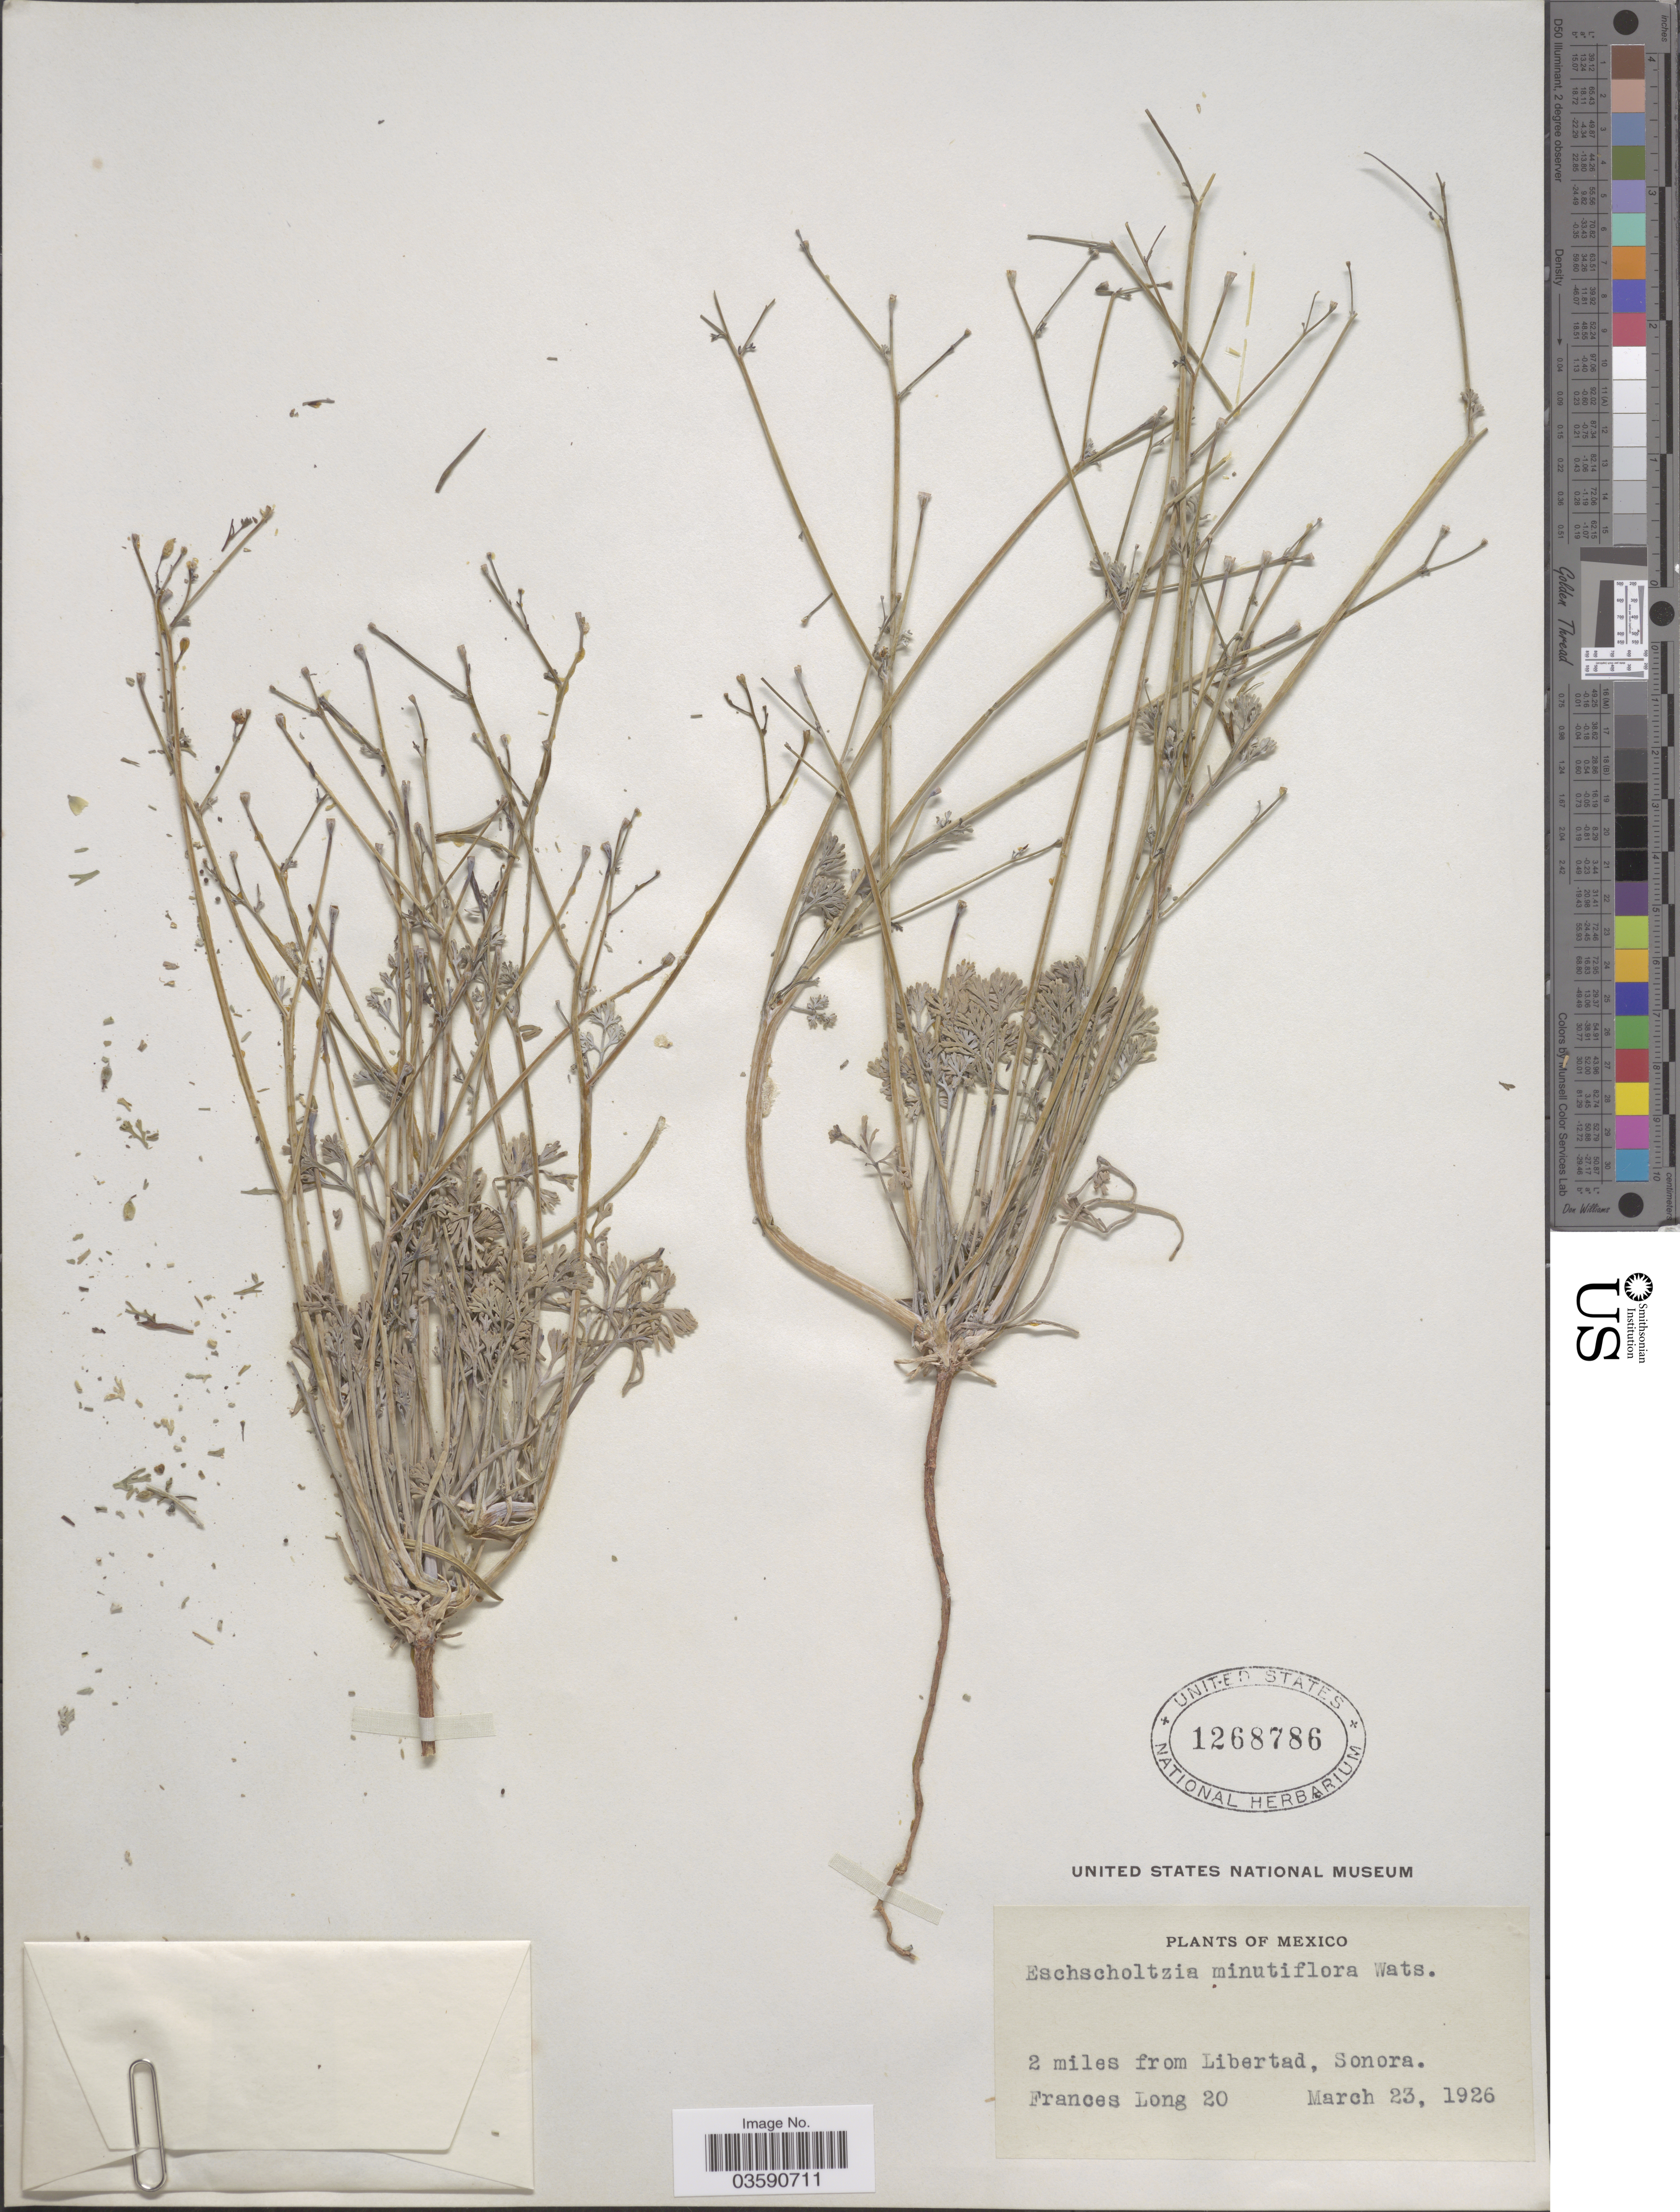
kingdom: Plantae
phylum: Tracheophyta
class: Magnoliopsida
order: Ranunculales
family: Papaveraceae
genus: Eschscholzia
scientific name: Eschscholzia minutiflora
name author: S. Watson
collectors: F. Long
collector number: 20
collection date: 1926-03-23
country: Mexico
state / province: Sonora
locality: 2 miles from Libertad.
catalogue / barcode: US 1268786